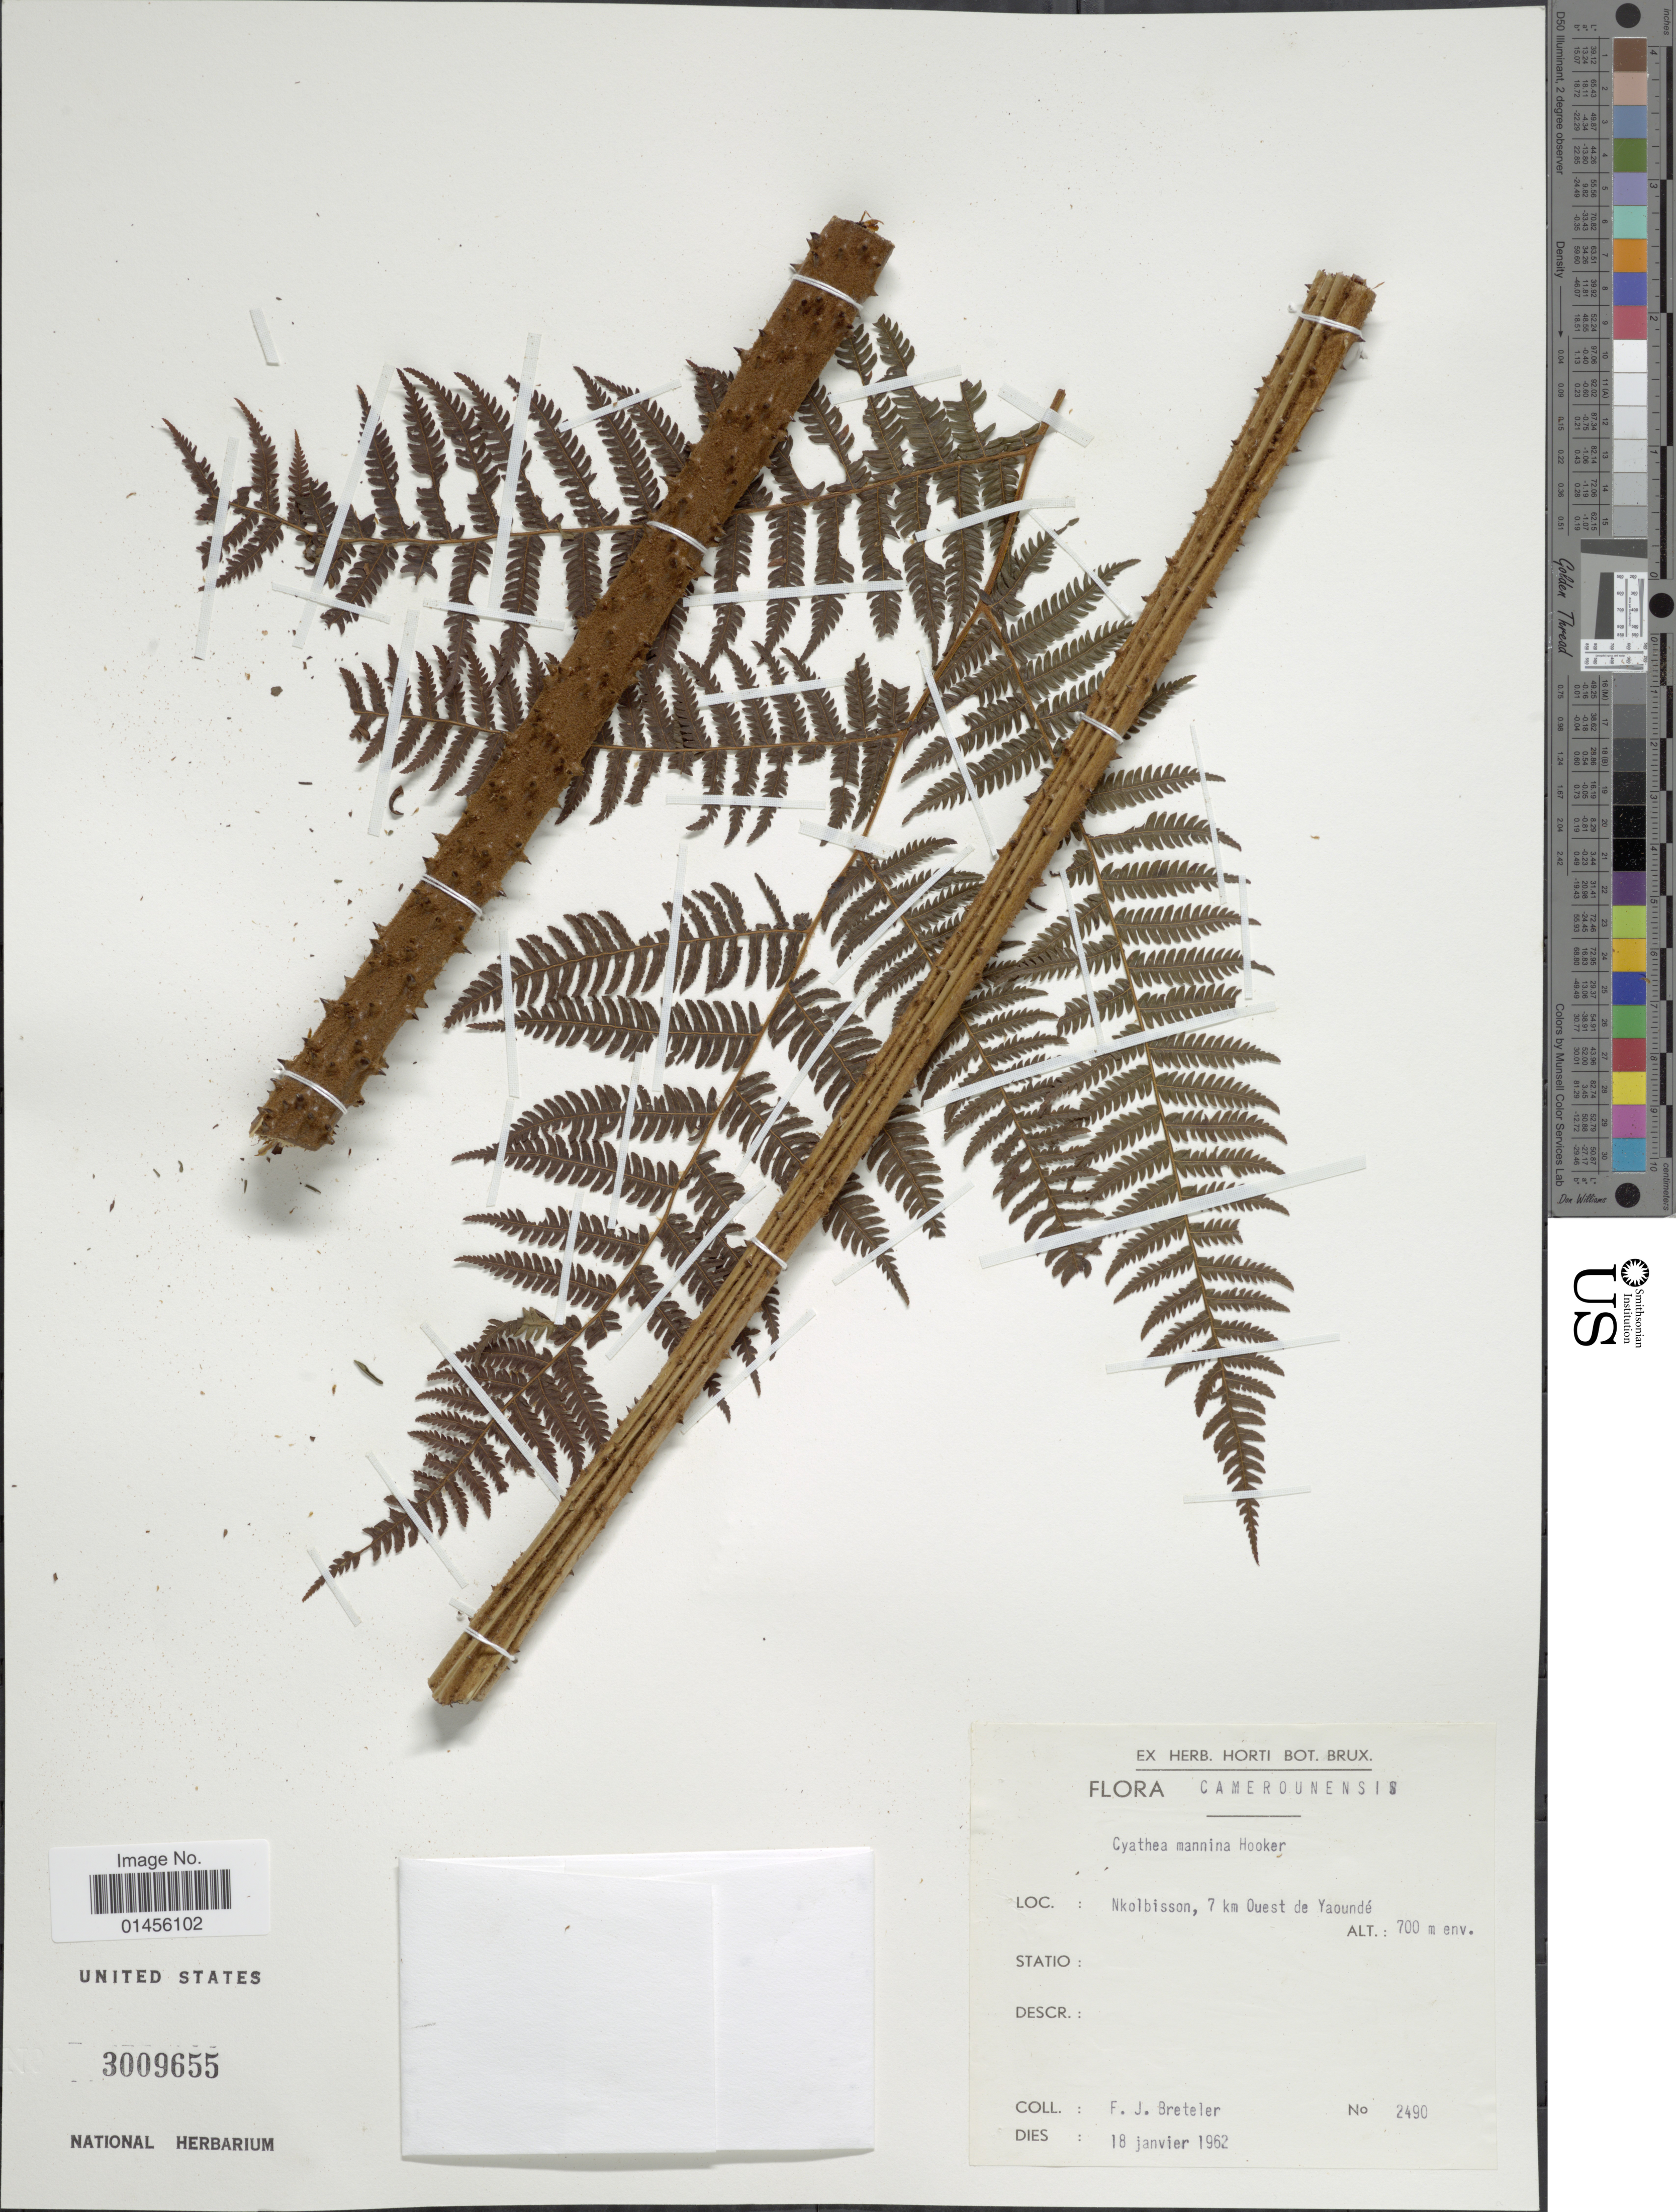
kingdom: Plantae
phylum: Tracheophyta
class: Polypodiopsida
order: Cyatheales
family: Cyatheaceae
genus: Alsophila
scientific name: Alsophila manniana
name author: (Hook.) R.M. Tryon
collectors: F. J. Breteler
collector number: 2490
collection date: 1962-01-18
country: Cameroon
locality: Nkolbisson, 7 km Ouest de Yaoundé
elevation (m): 700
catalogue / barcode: US 3009655